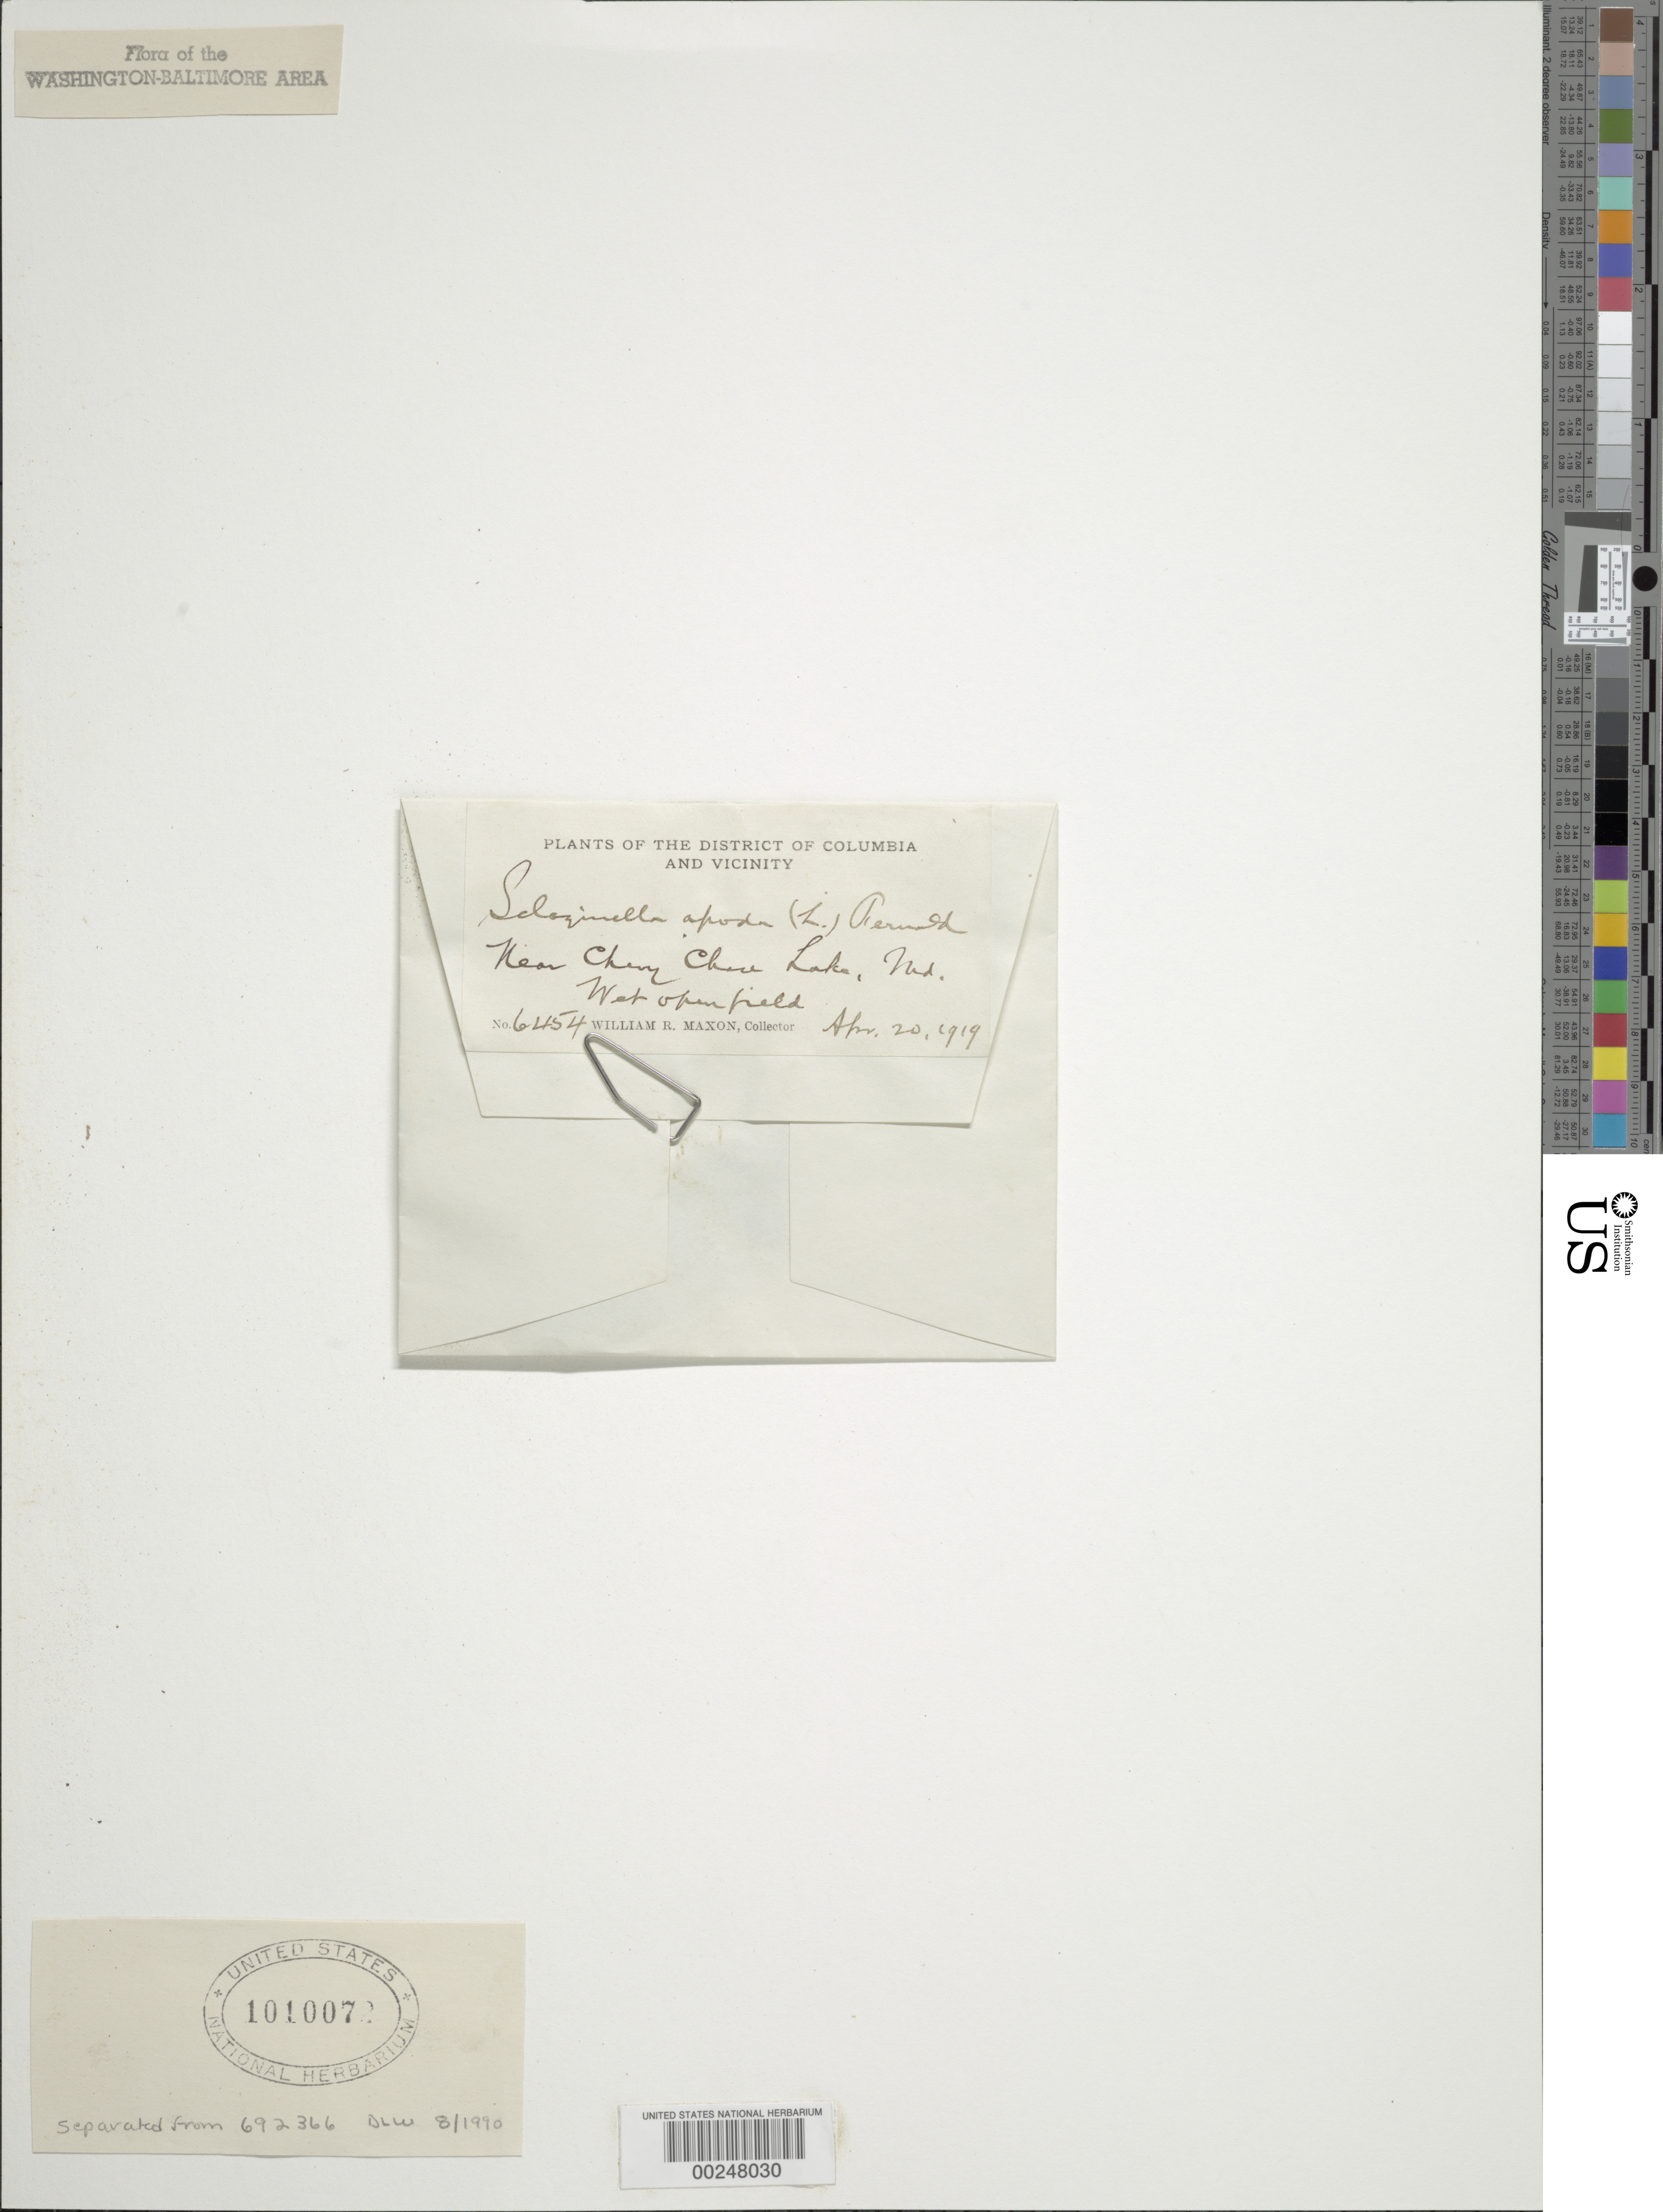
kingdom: Plantae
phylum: Tracheophyta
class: Lycopodiopsida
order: Selaginellales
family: Selaginellaceae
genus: Selaginella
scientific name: Selaginella apus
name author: Spring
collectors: W. R. Maxon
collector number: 6454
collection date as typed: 20 Apr 1919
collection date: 1919-04-20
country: United States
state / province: Maryland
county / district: Montgomery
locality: Near Chevy Chase Lake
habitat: Wet openfield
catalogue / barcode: US 1010072